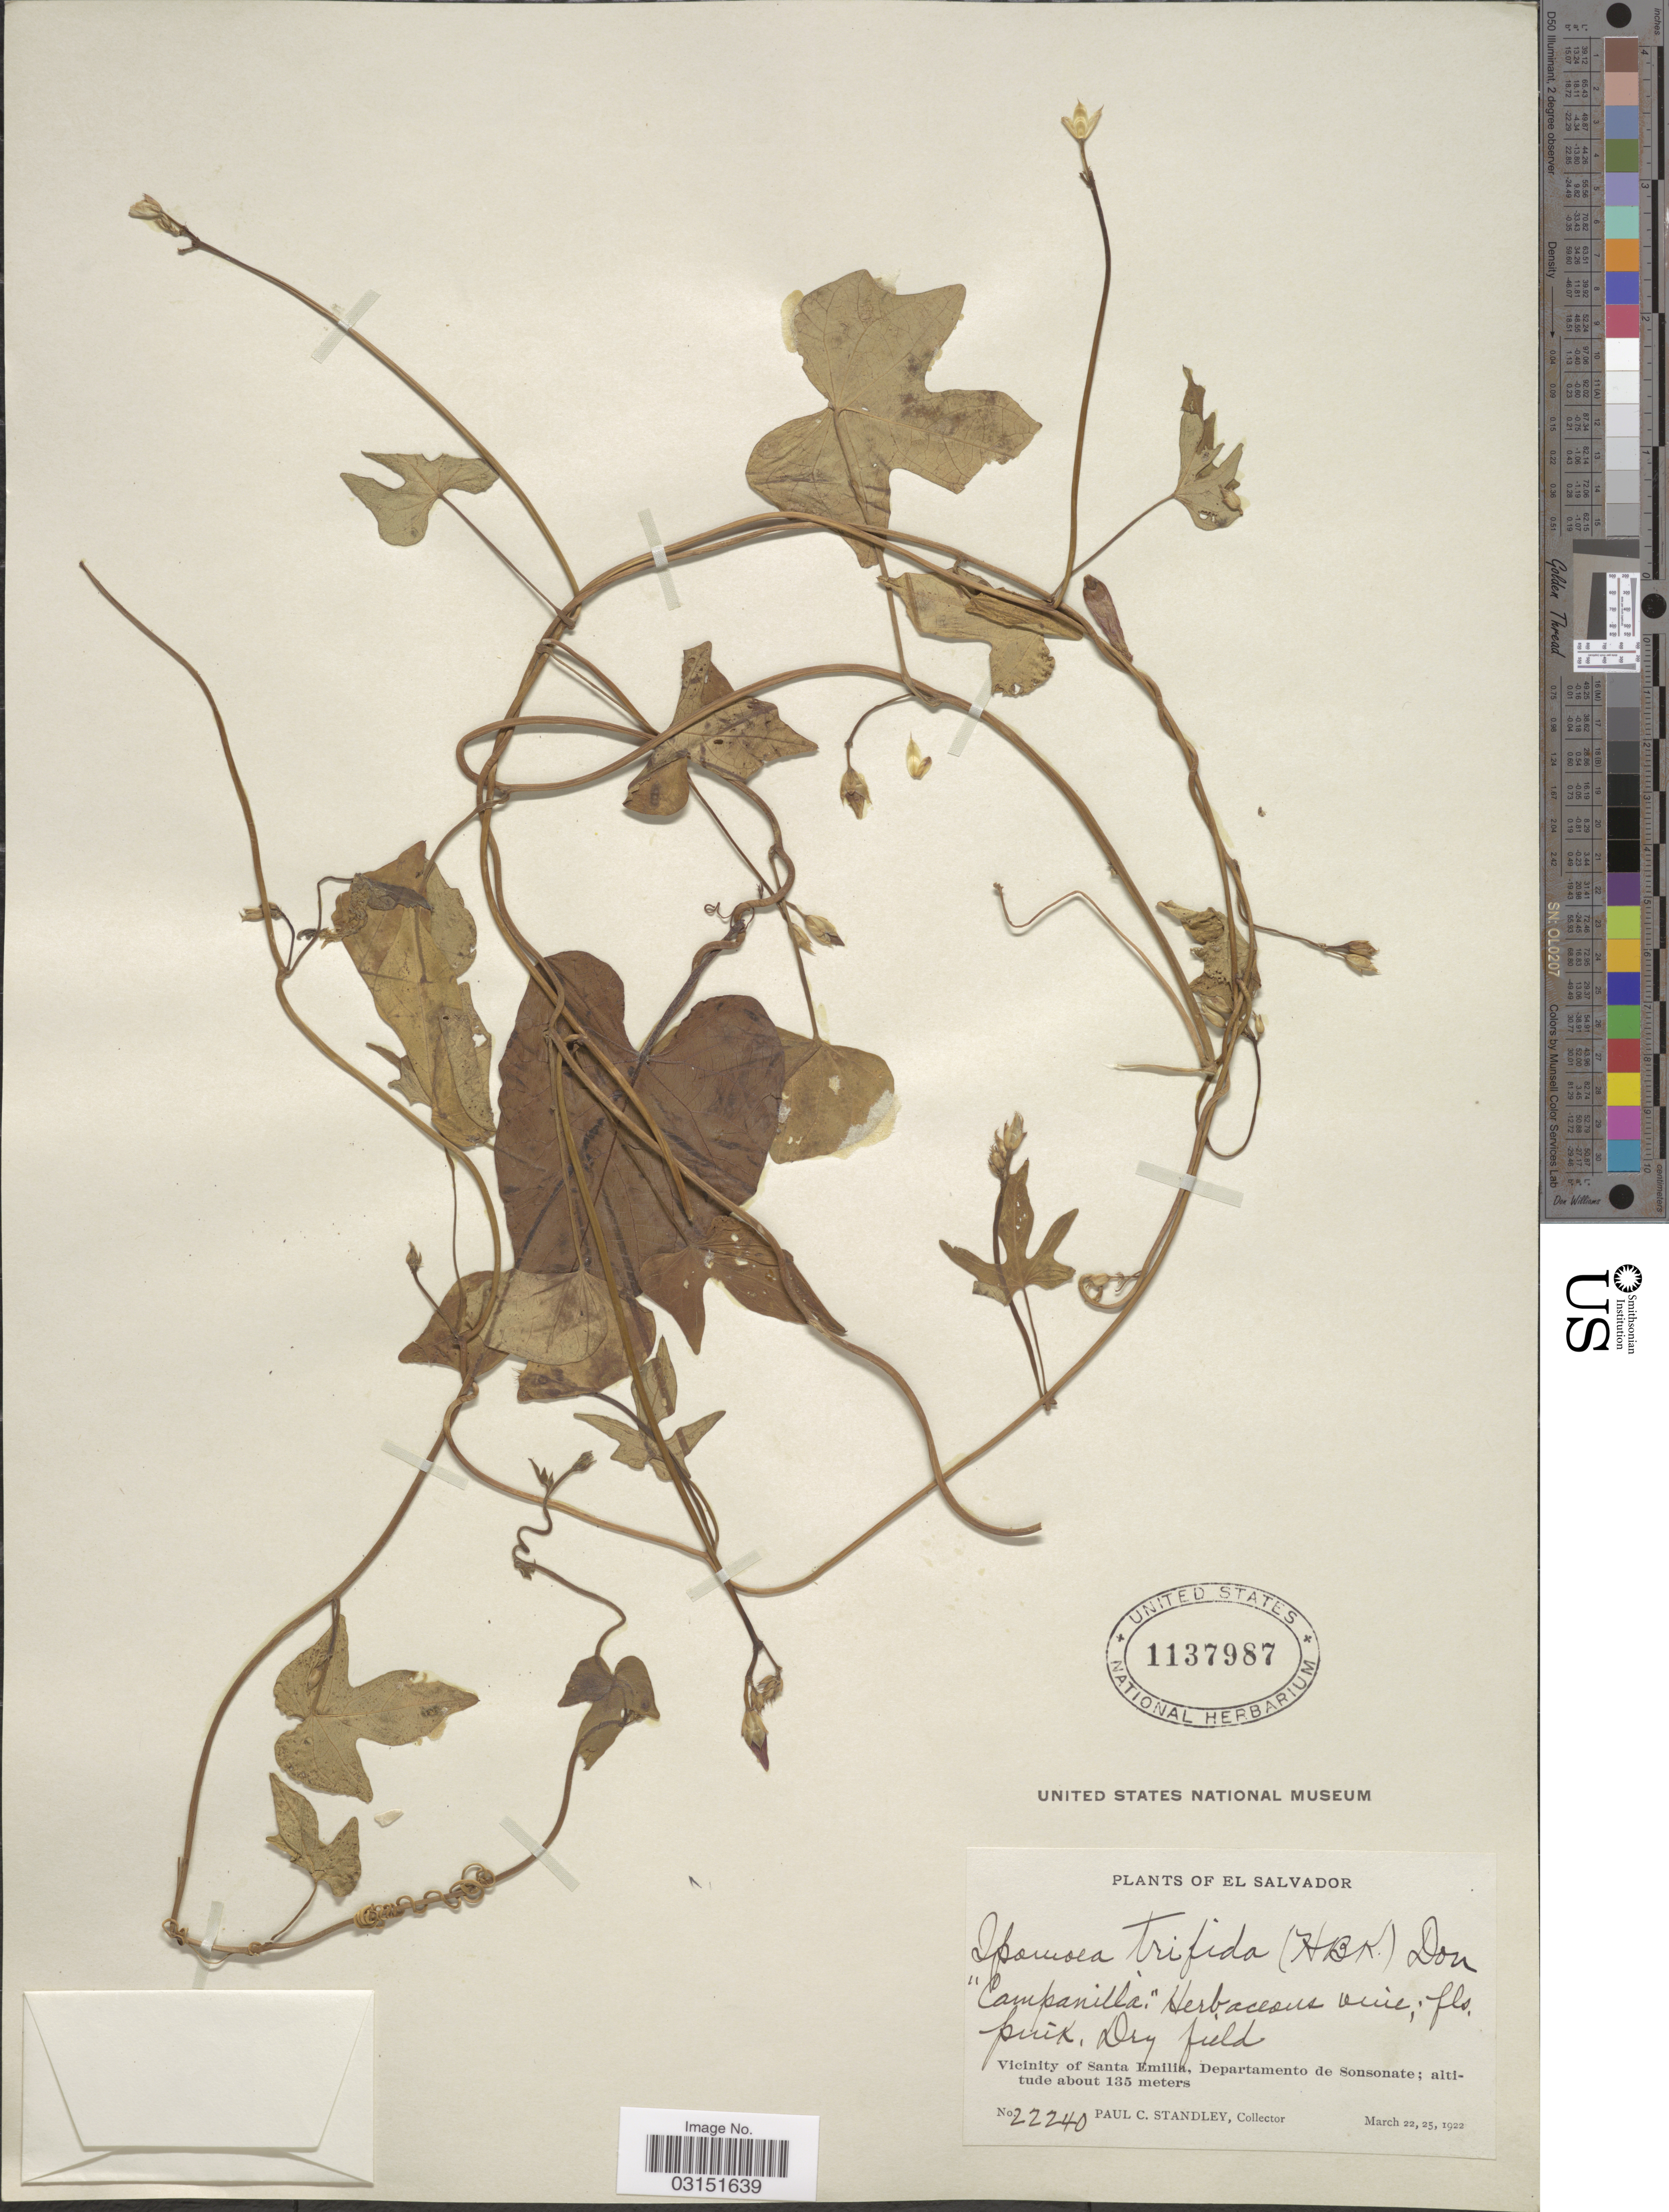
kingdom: Plantae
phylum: Tracheophyta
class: Magnoliopsida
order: Solanales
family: Convolvulaceae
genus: Ipomoea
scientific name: Ipomoea trifida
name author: (Kunth) G. Don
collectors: P. C. Standley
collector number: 22240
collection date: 1922-03-22/1922-03-25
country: El Salvador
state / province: Sonsonate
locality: Vicinity of Santa Emilia, Departamento de Sonsonate.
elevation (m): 135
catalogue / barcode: US 1137987